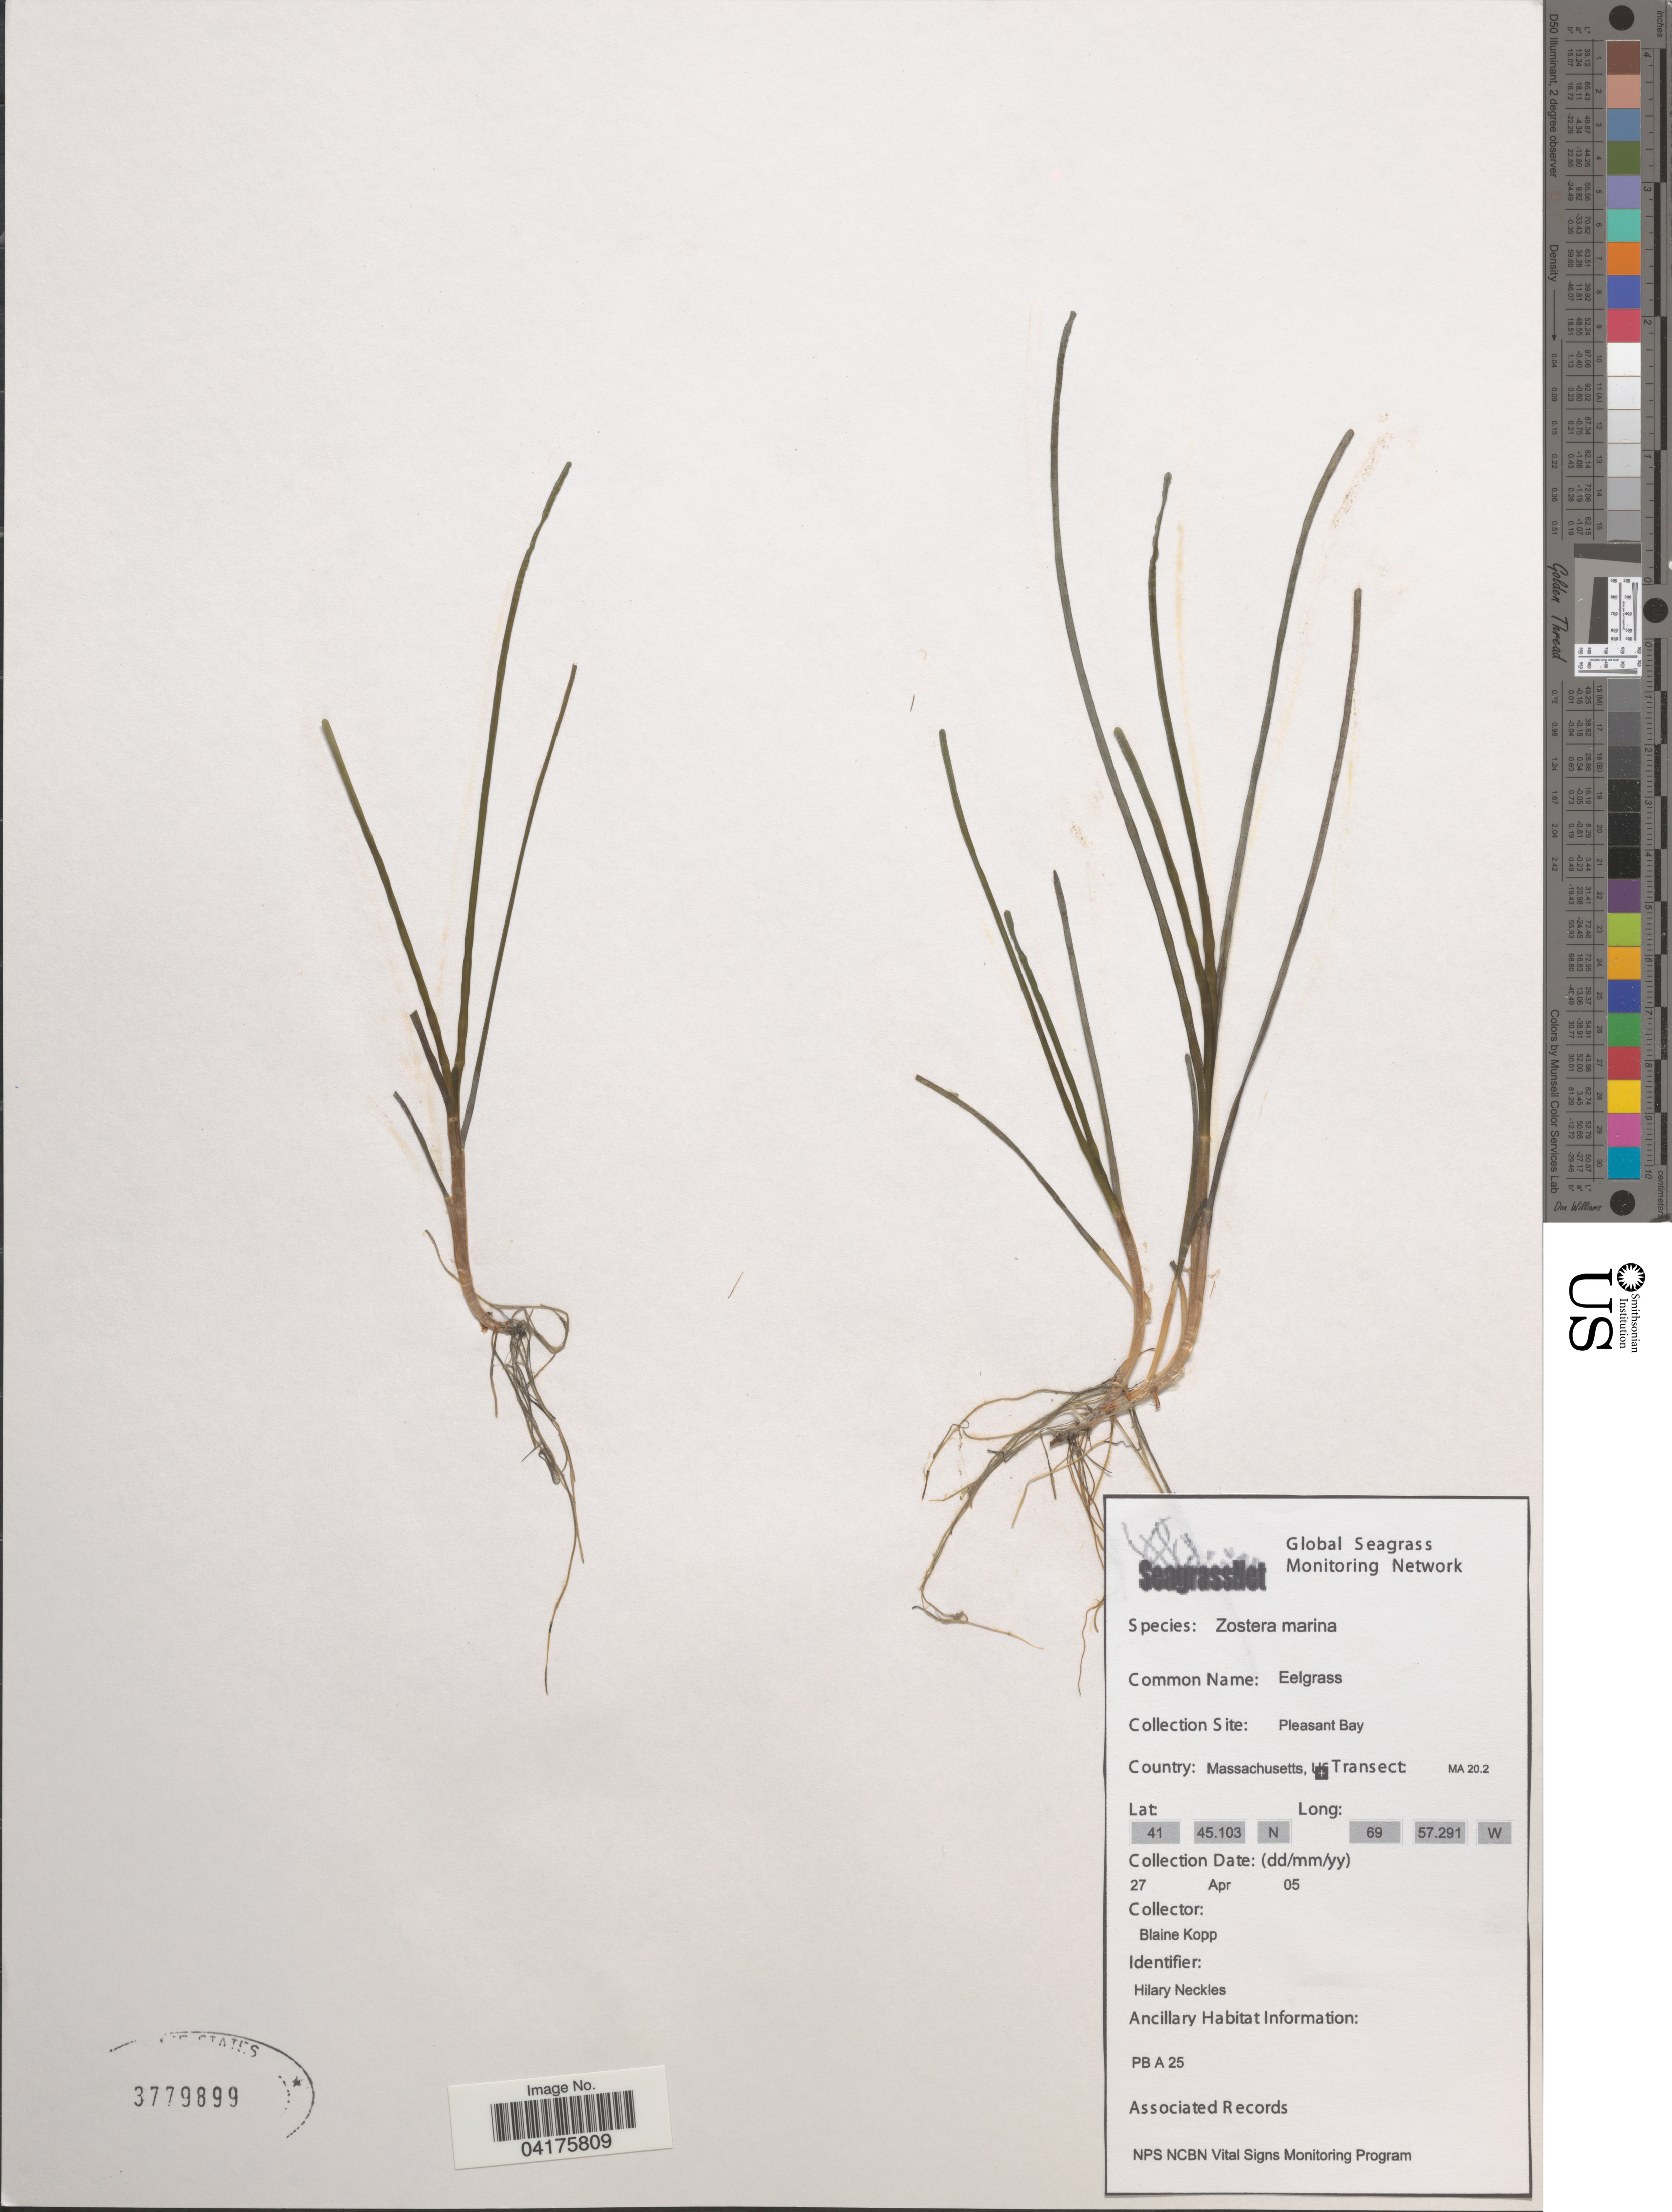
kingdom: Plantae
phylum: Tracheophyta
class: Liliopsida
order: Alismatales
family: Zosteraceae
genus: Zostera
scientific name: Zostera marina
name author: L.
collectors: B. Kopp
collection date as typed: Transcribed d/m/y: 27/4/5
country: United States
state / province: Massachusetts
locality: Pleasant Bay.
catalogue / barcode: US 3779899